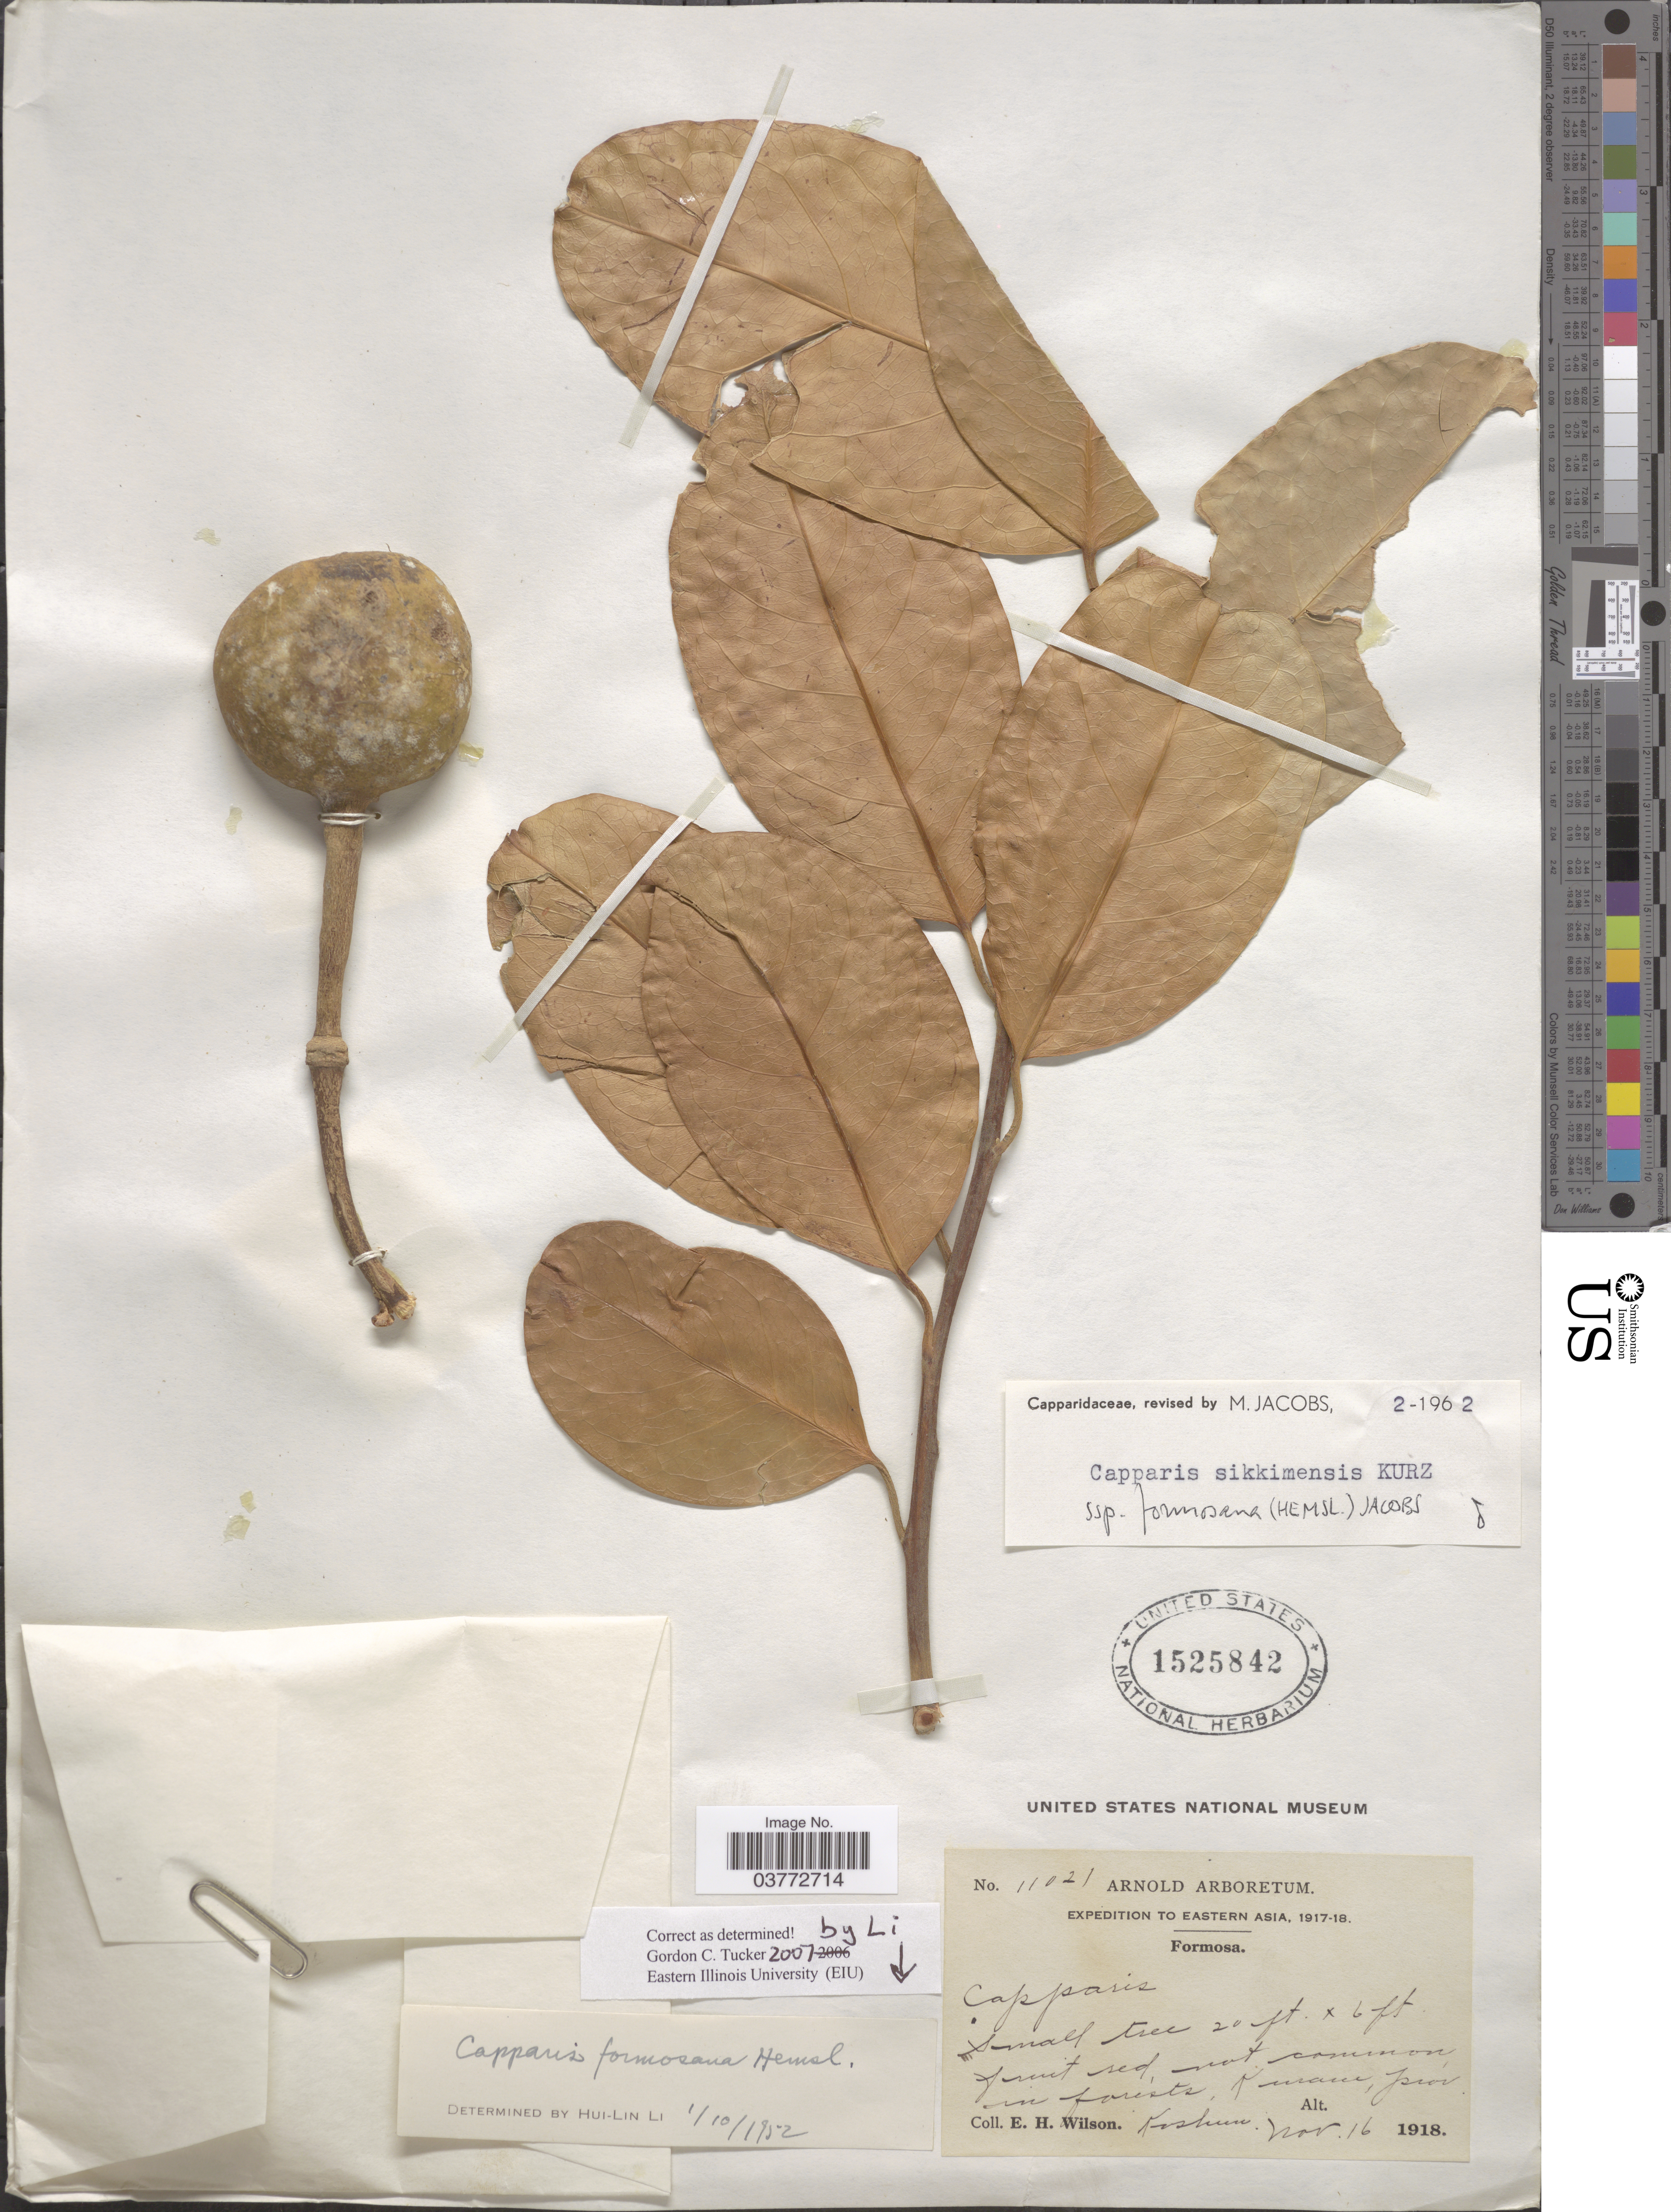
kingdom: Plantae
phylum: Tracheophyta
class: Magnoliopsida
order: Brassicales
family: Capparaceae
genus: Capparis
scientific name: Capparis formosana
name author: Hemsl.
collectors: E. Wilson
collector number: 11021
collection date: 1918-11-16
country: Taiwan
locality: Eastern Asia. Formosa. Kuraru, prov. Koshun.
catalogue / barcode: US 1525842